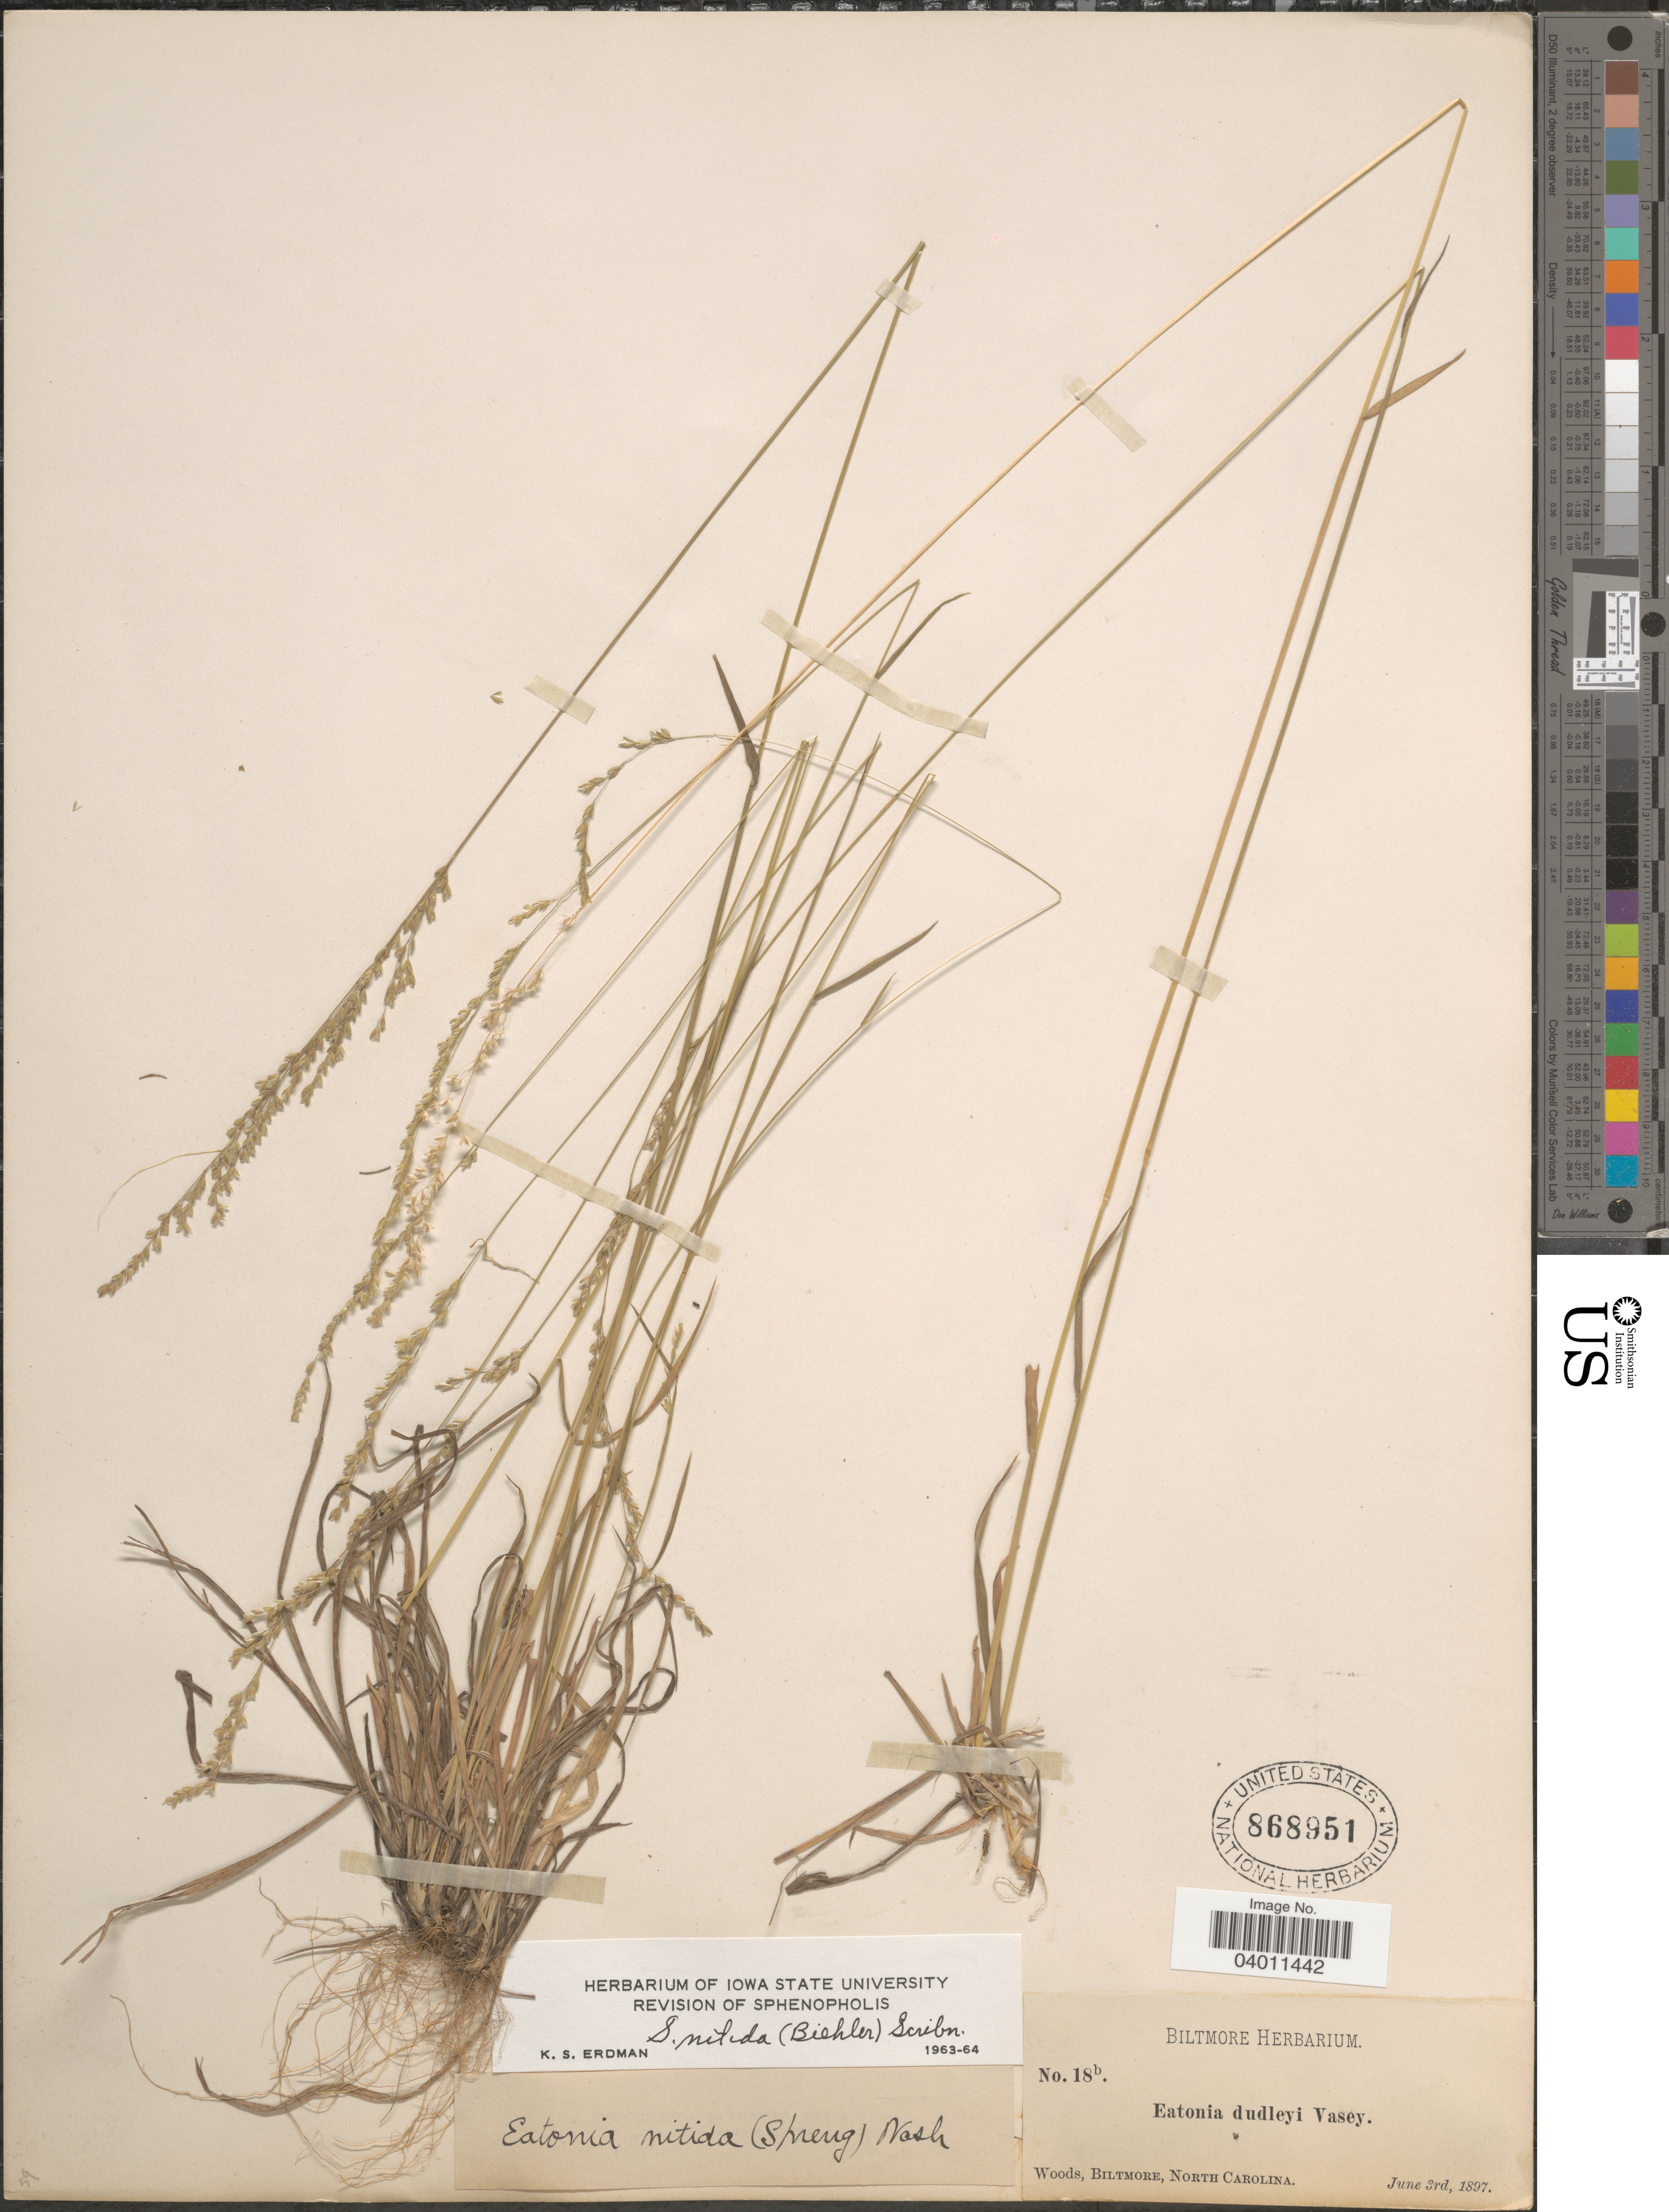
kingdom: Plantae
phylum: Tracheophyta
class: Liliopsida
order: Poales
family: Poaceae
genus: Sphenopholis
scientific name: Sphenopholis nitida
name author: (Biehler) Scribn.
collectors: ex herb. Biltmore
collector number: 18b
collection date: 1897-06-03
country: United States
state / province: North Carolina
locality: Woods, Biltmore.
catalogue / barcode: US 868951